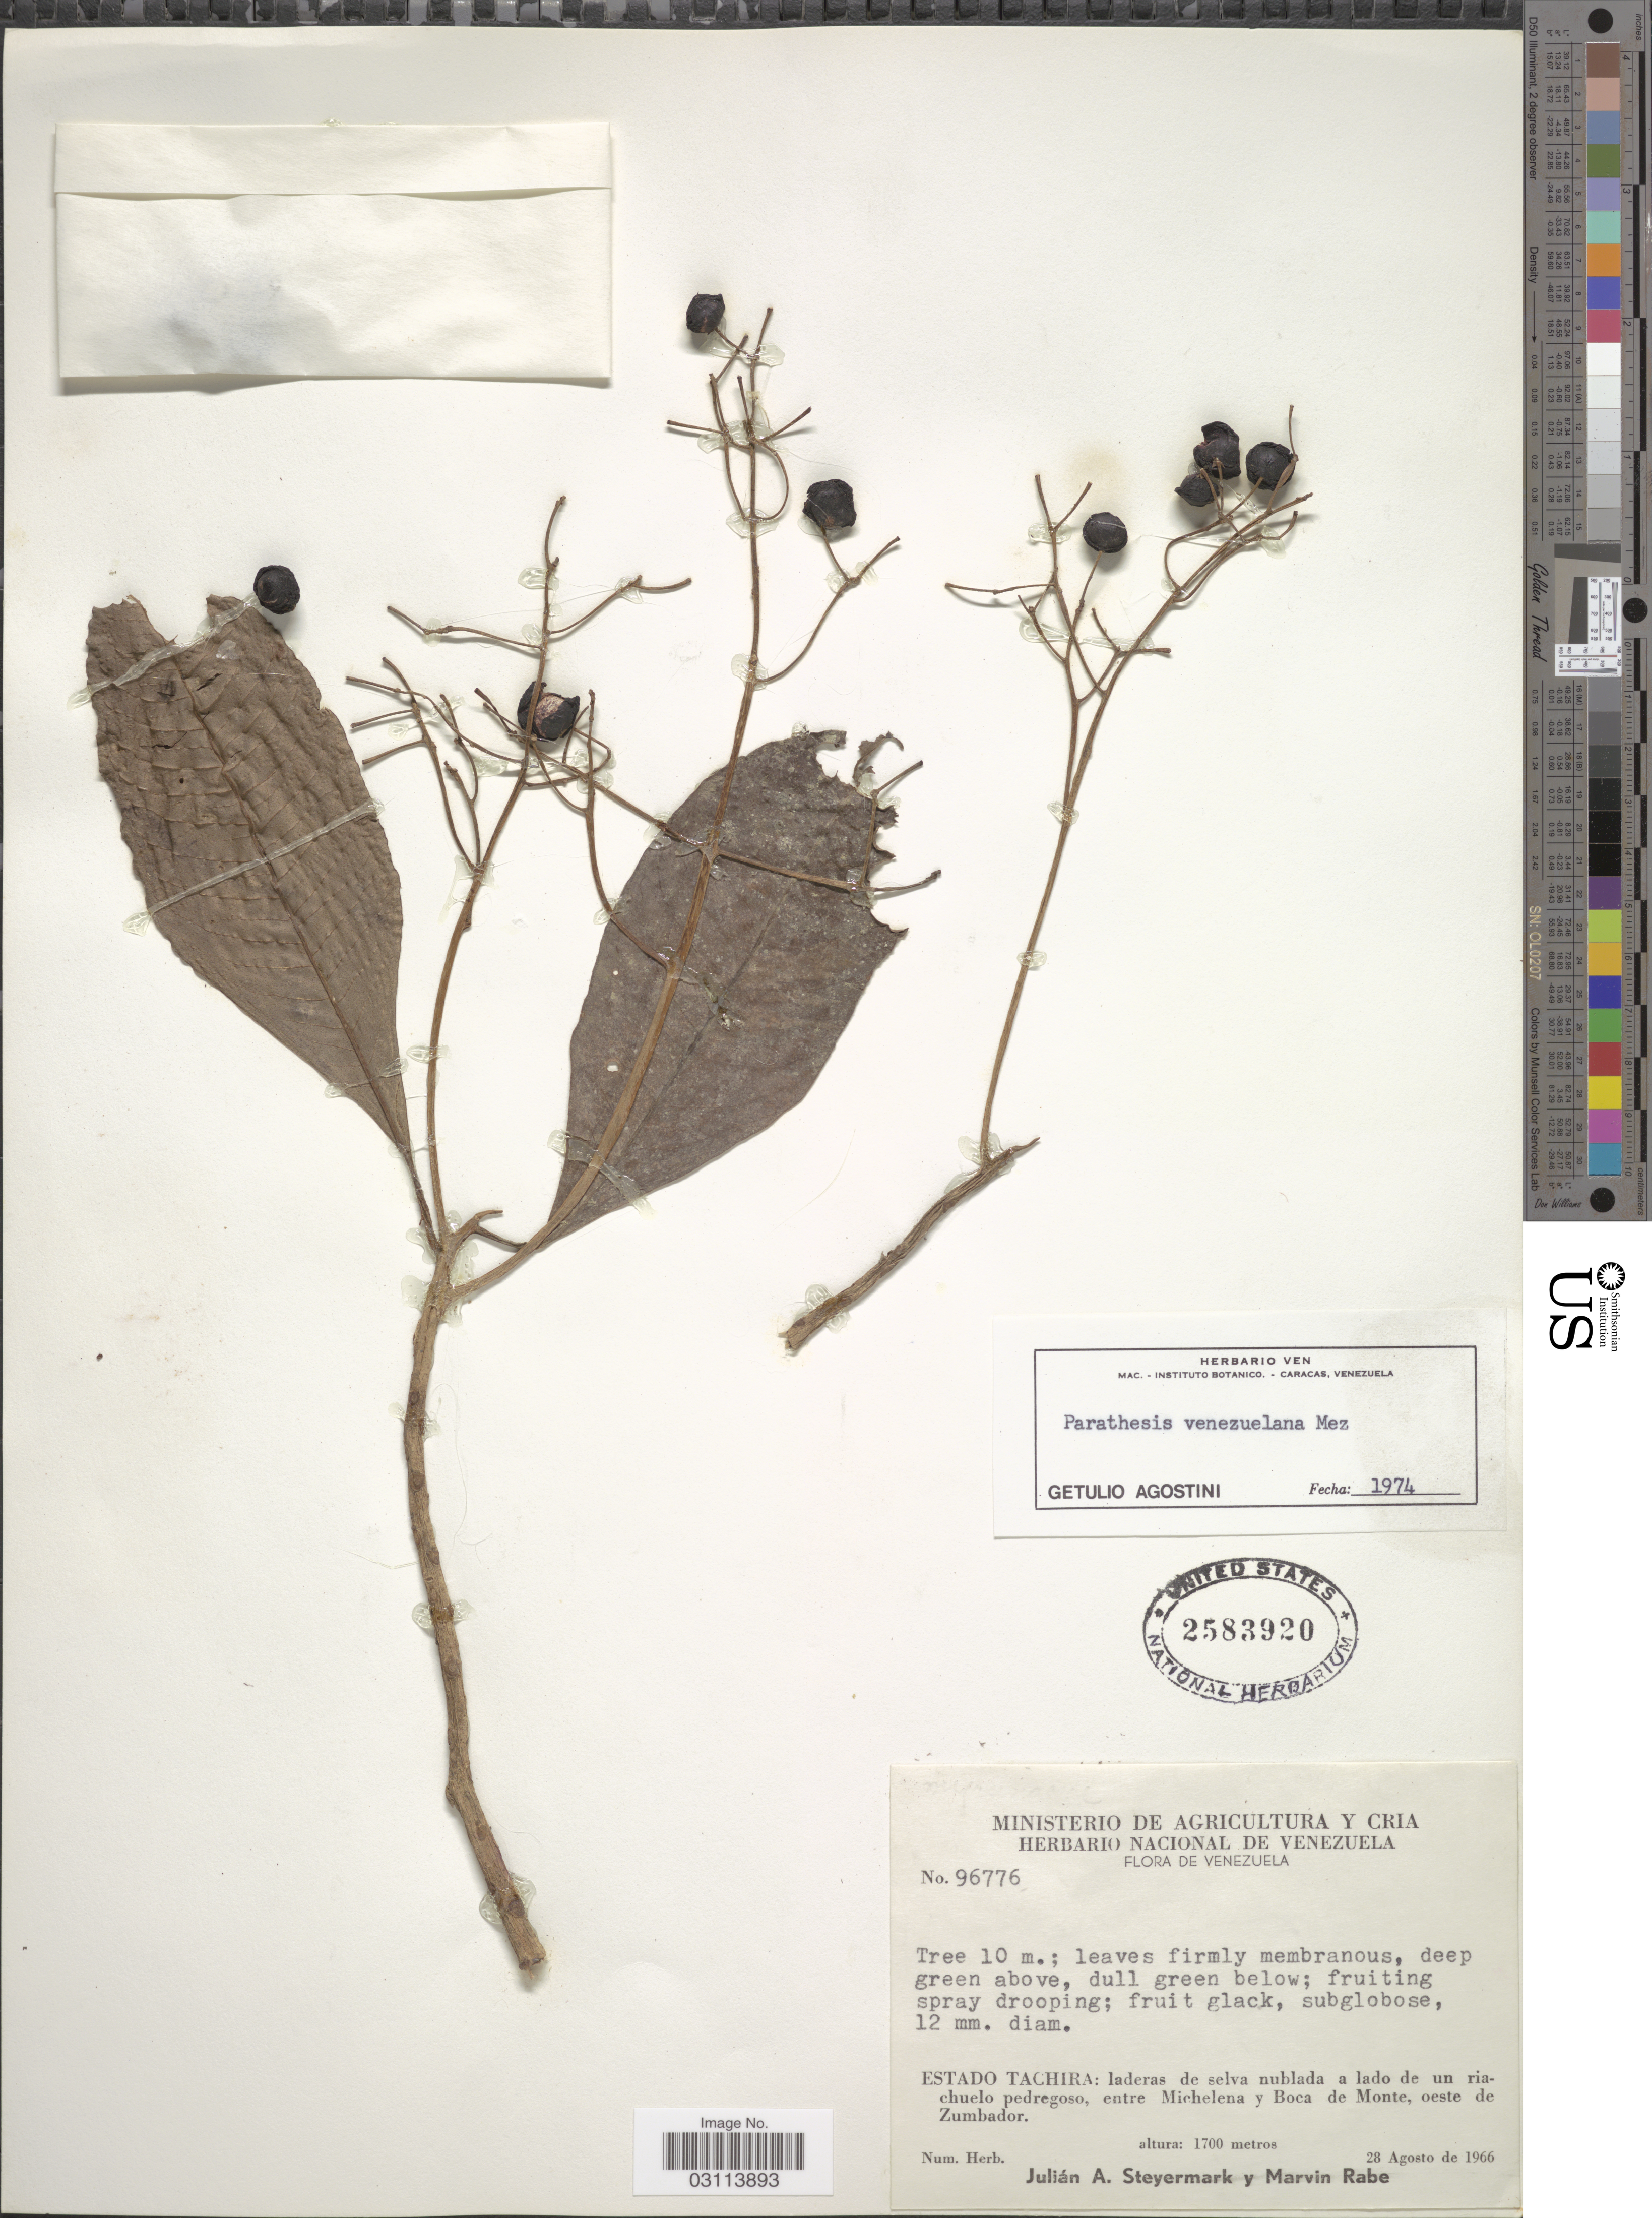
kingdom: Plantae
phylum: Tracheophyta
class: Magnoliopsida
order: Ericales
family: Primulaceae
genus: Parathesis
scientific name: Parathesis venezuelana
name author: Mez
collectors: J. Steyermark & M. Rabe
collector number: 96776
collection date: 1966-08-28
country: Venezuela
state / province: Tachira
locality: Laderas de selva nublada a lado de un riachuelo pedregoso, entre Michelena y Boca de Monte, oeste de Zumbador.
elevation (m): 1700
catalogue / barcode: US 2583920